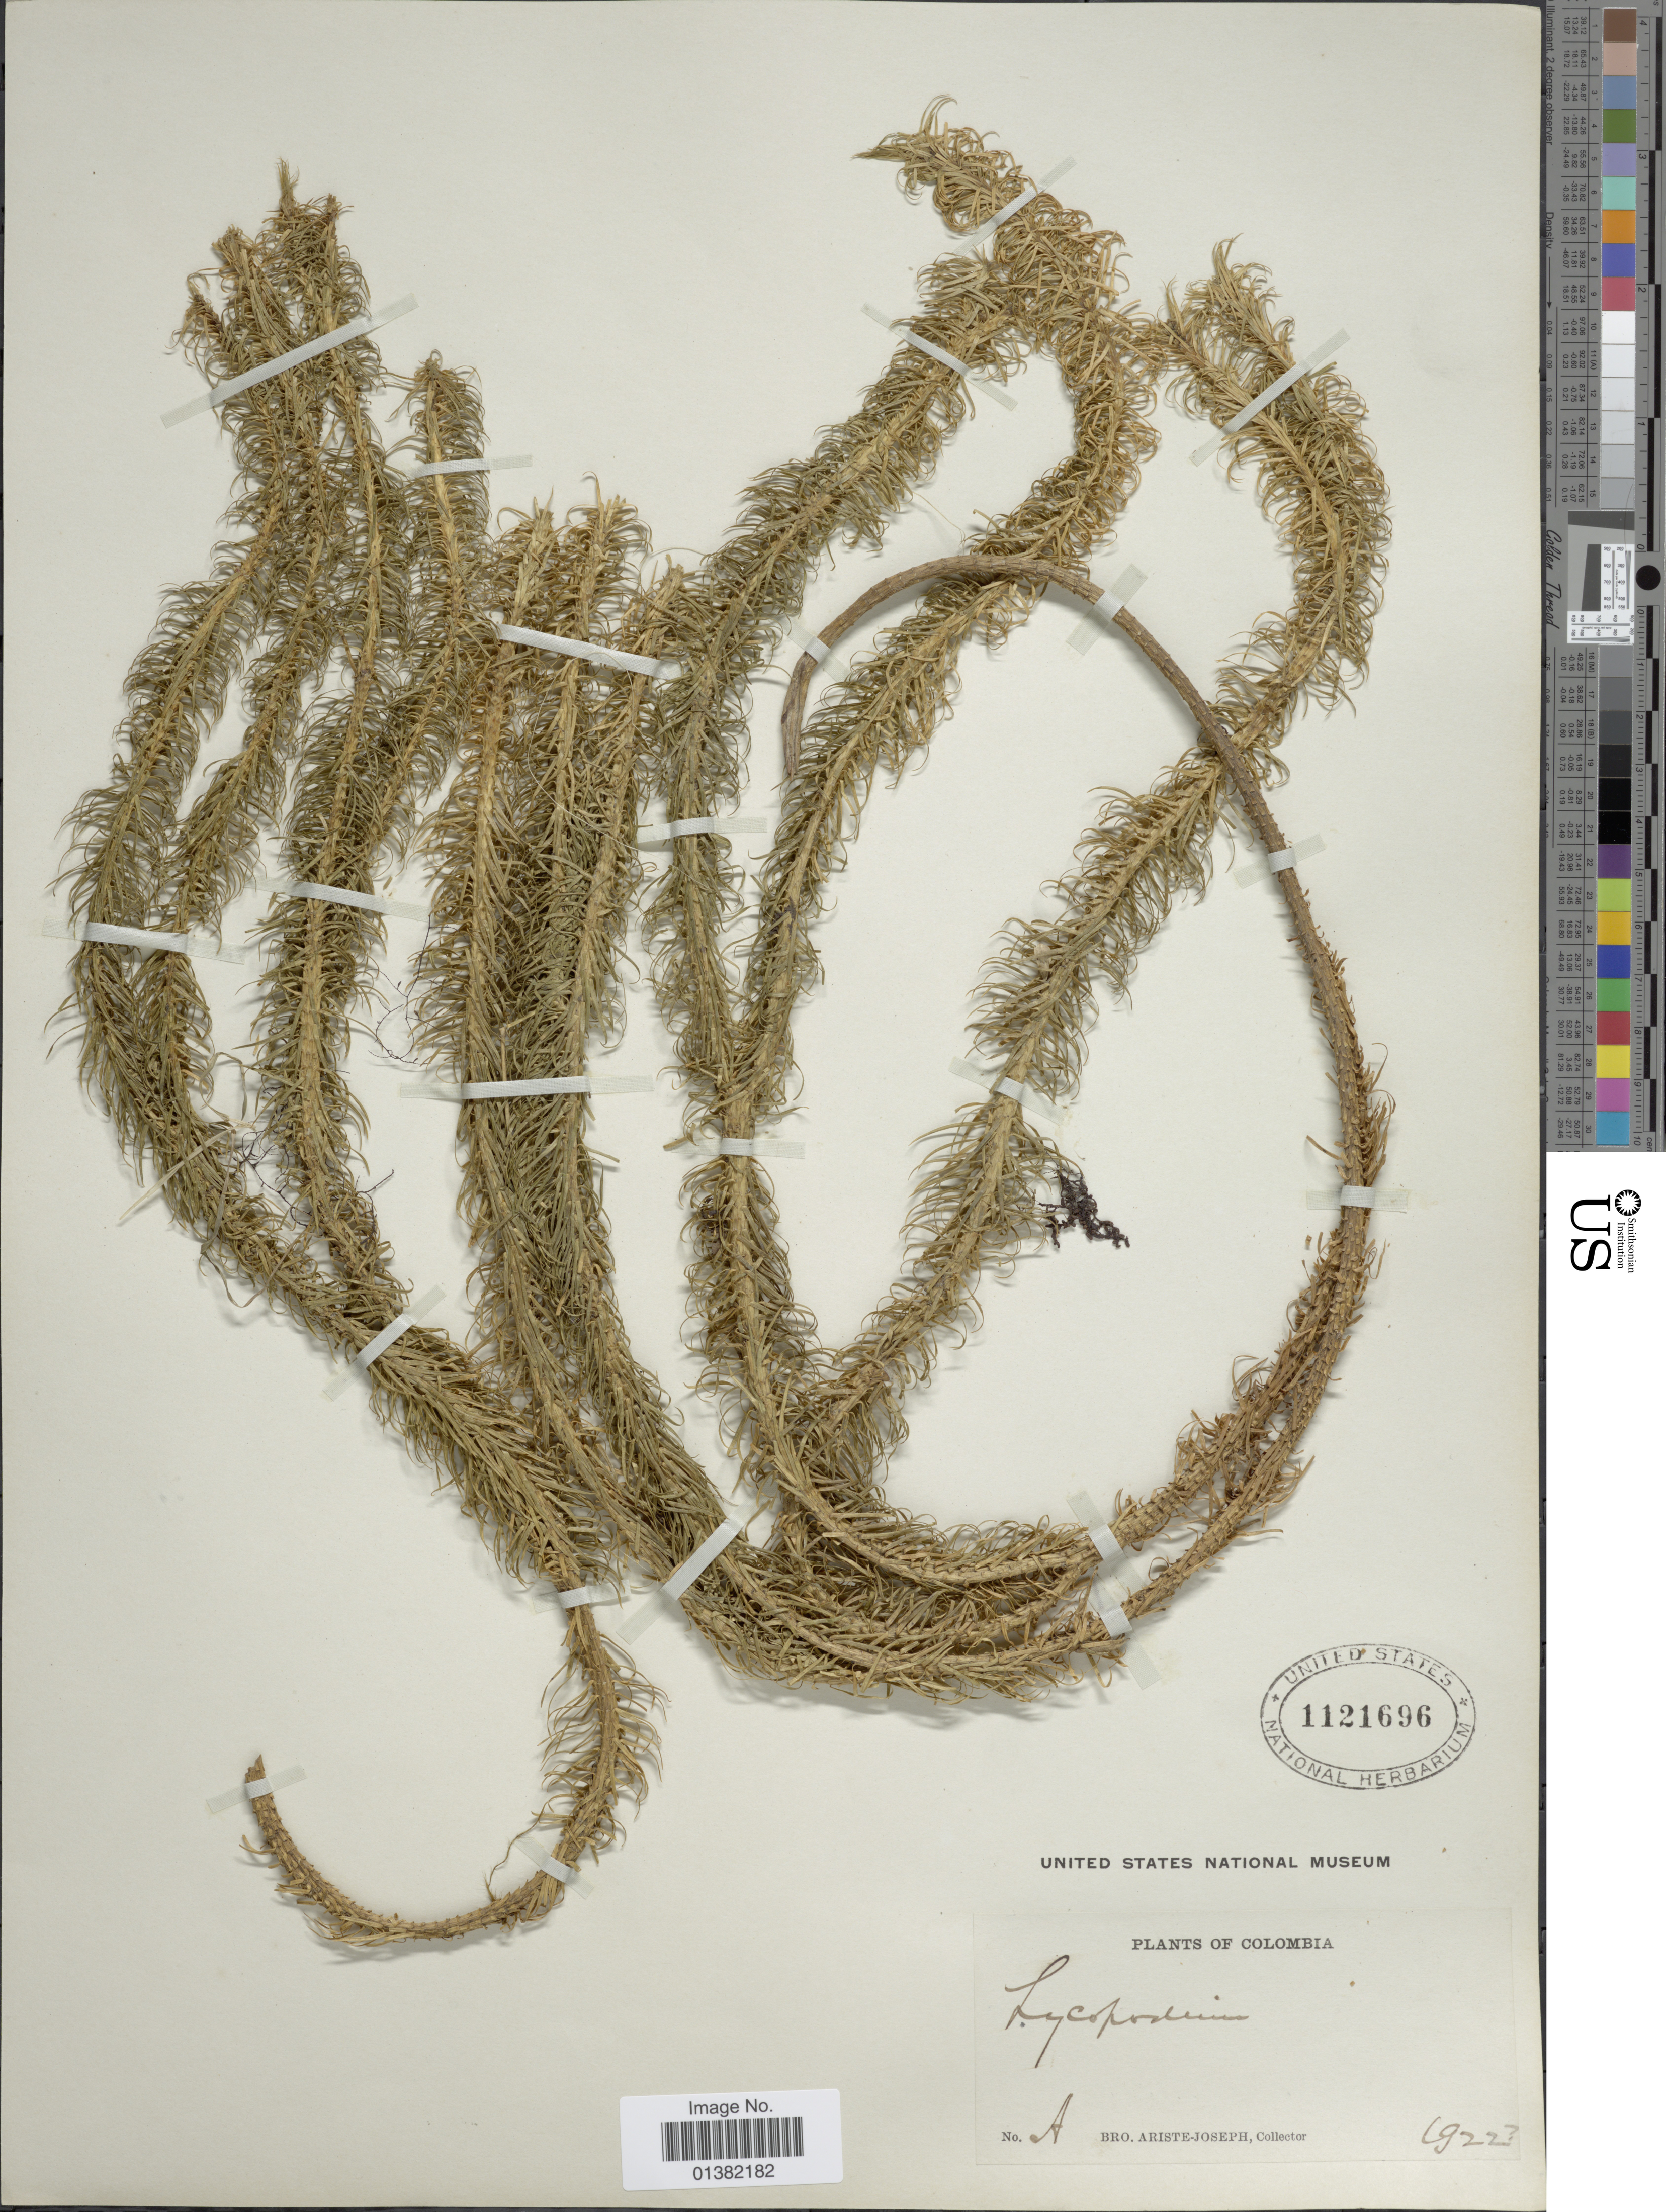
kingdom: Plantae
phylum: Tracheophyta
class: Lycopodiopsida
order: Lycopodiales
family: Lycopodiaceae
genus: Phlegmariurus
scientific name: Phlegmariurus hippurideus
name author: (Christ) B. Øllg.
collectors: Bro. Ariste-Joseph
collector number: A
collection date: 1922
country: Colombia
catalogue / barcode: US 1121696